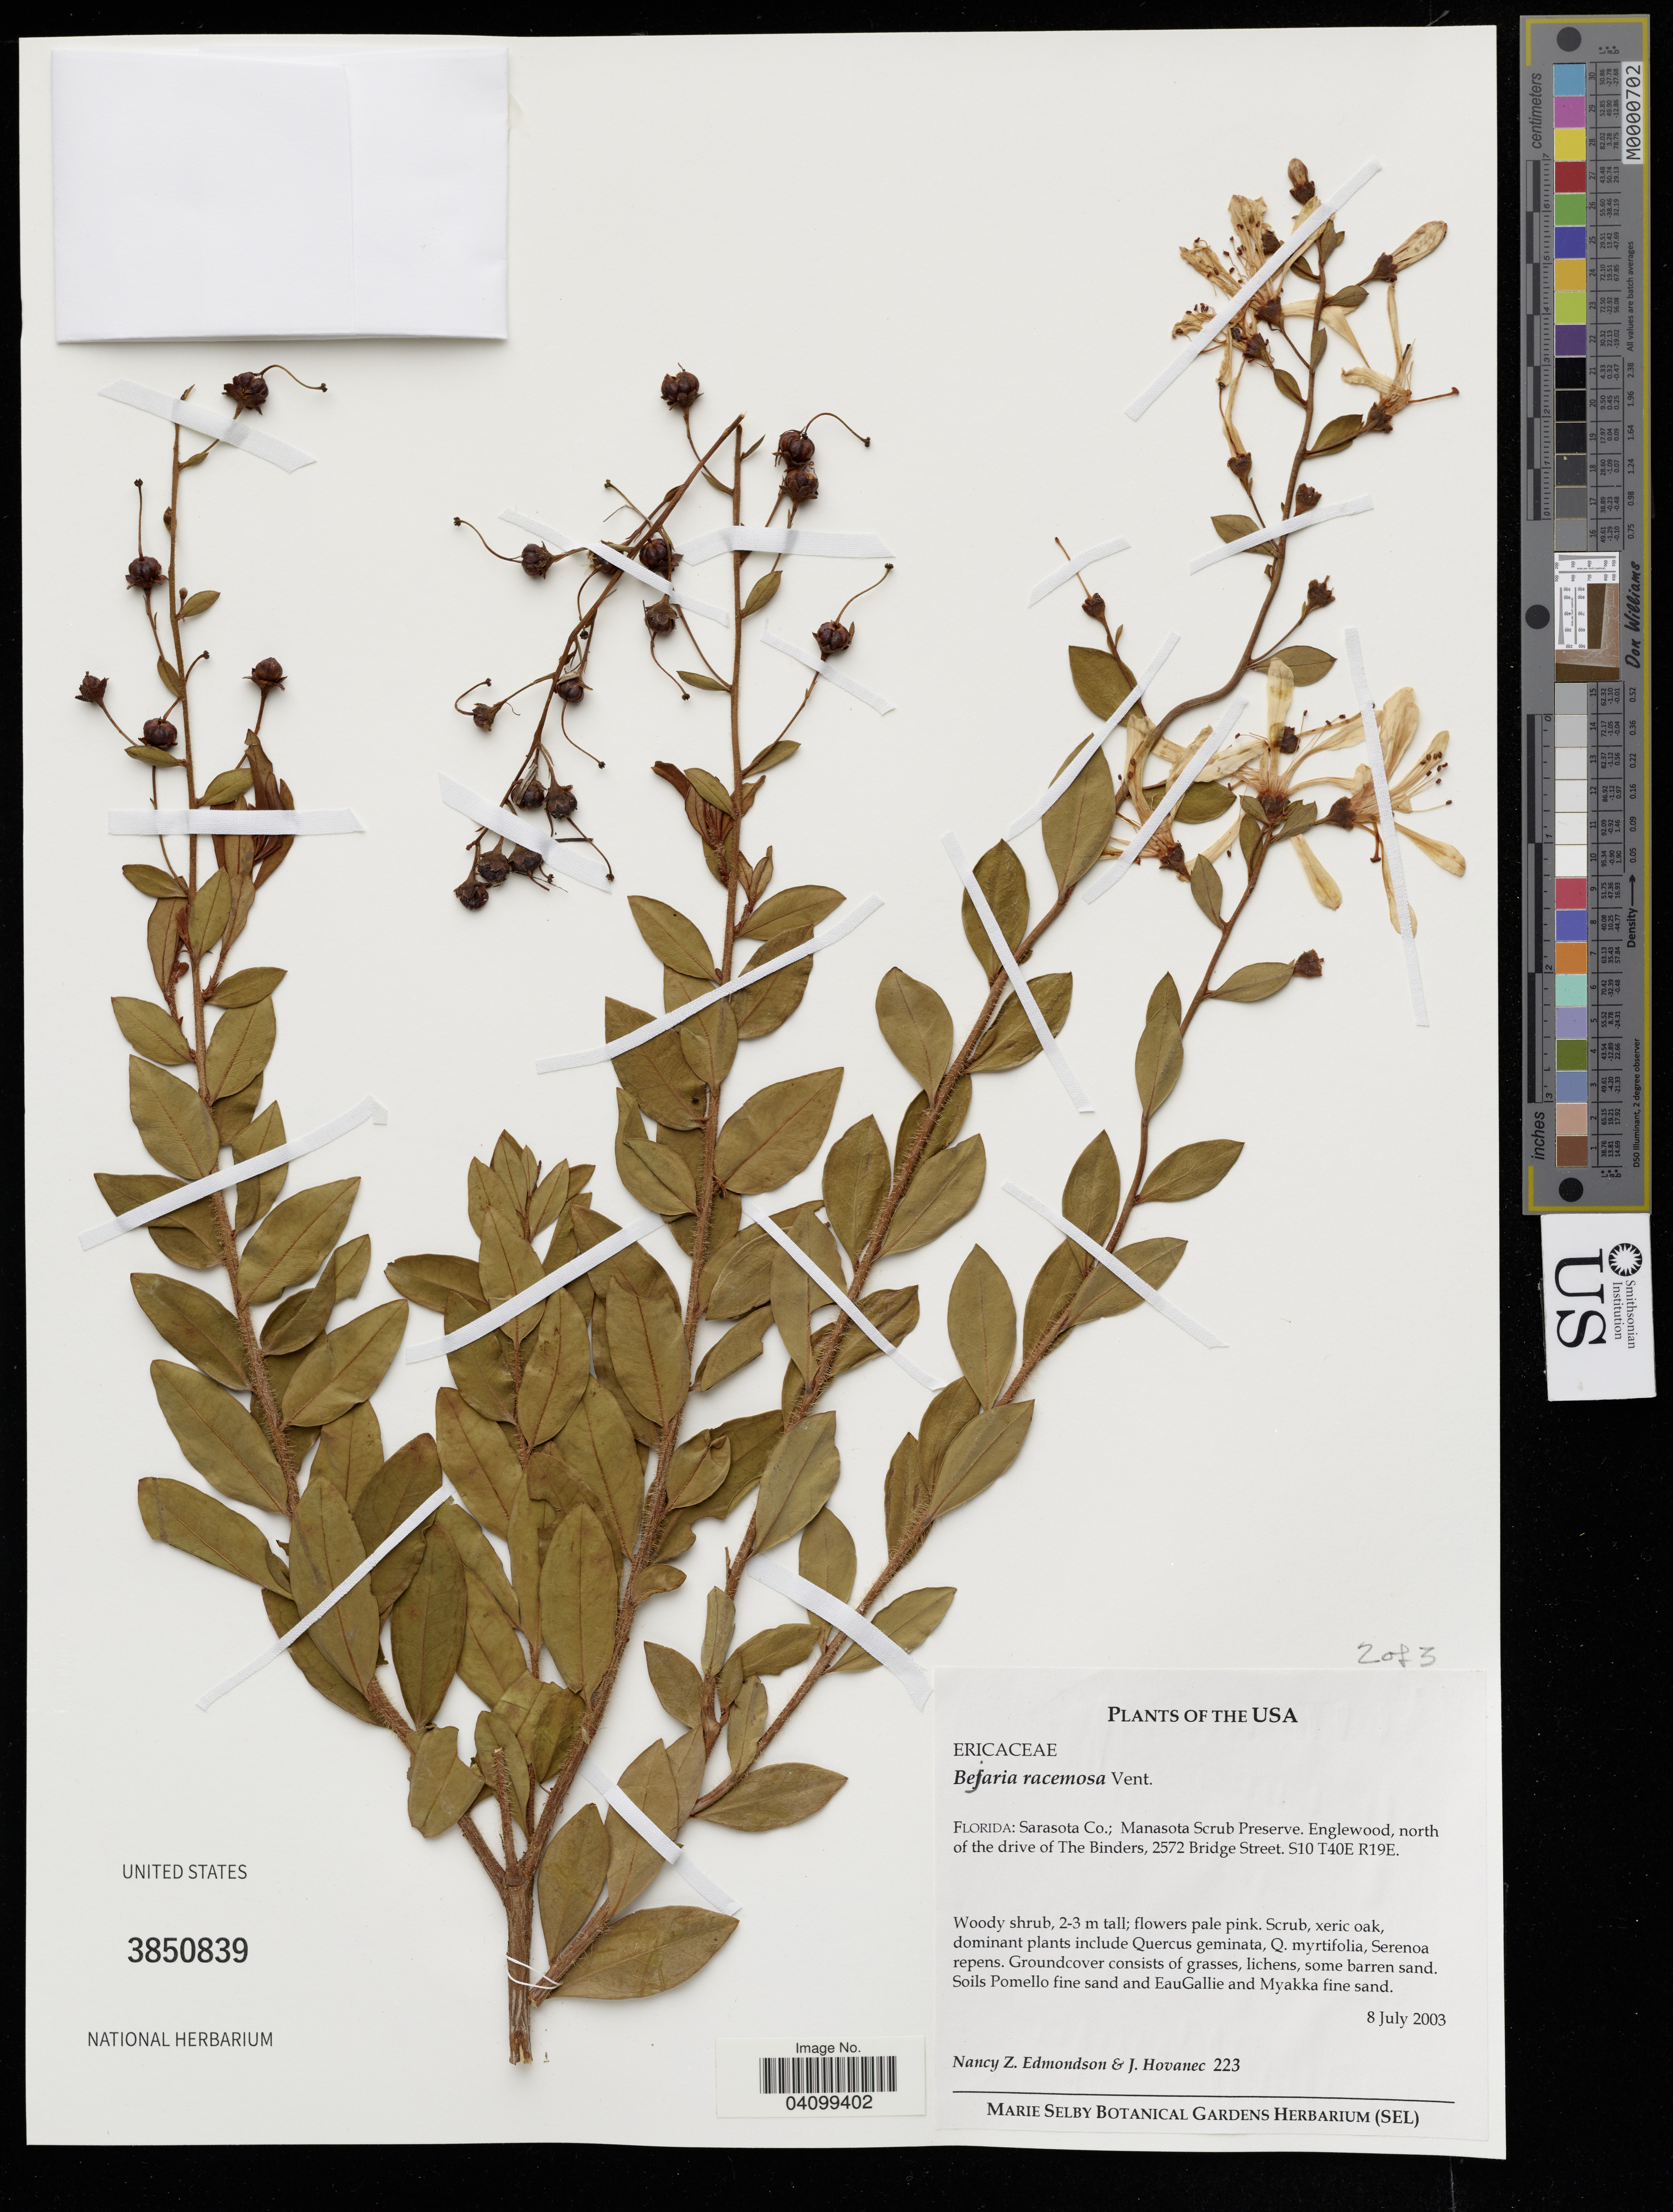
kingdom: Plantae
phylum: Tracheophyta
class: Magnoliopsida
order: Ericales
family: Ericaceae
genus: Bejaria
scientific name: Bejaria racemosa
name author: Vent.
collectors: N. Edmondson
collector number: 223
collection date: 2003-07-08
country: United States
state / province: Florida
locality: Sarasota Co.; Manasota Scrub Preserve. Englewood, north of the drive of The Binders, 2572 Bridge Street. S10 T40E R19E.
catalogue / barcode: US 3850839